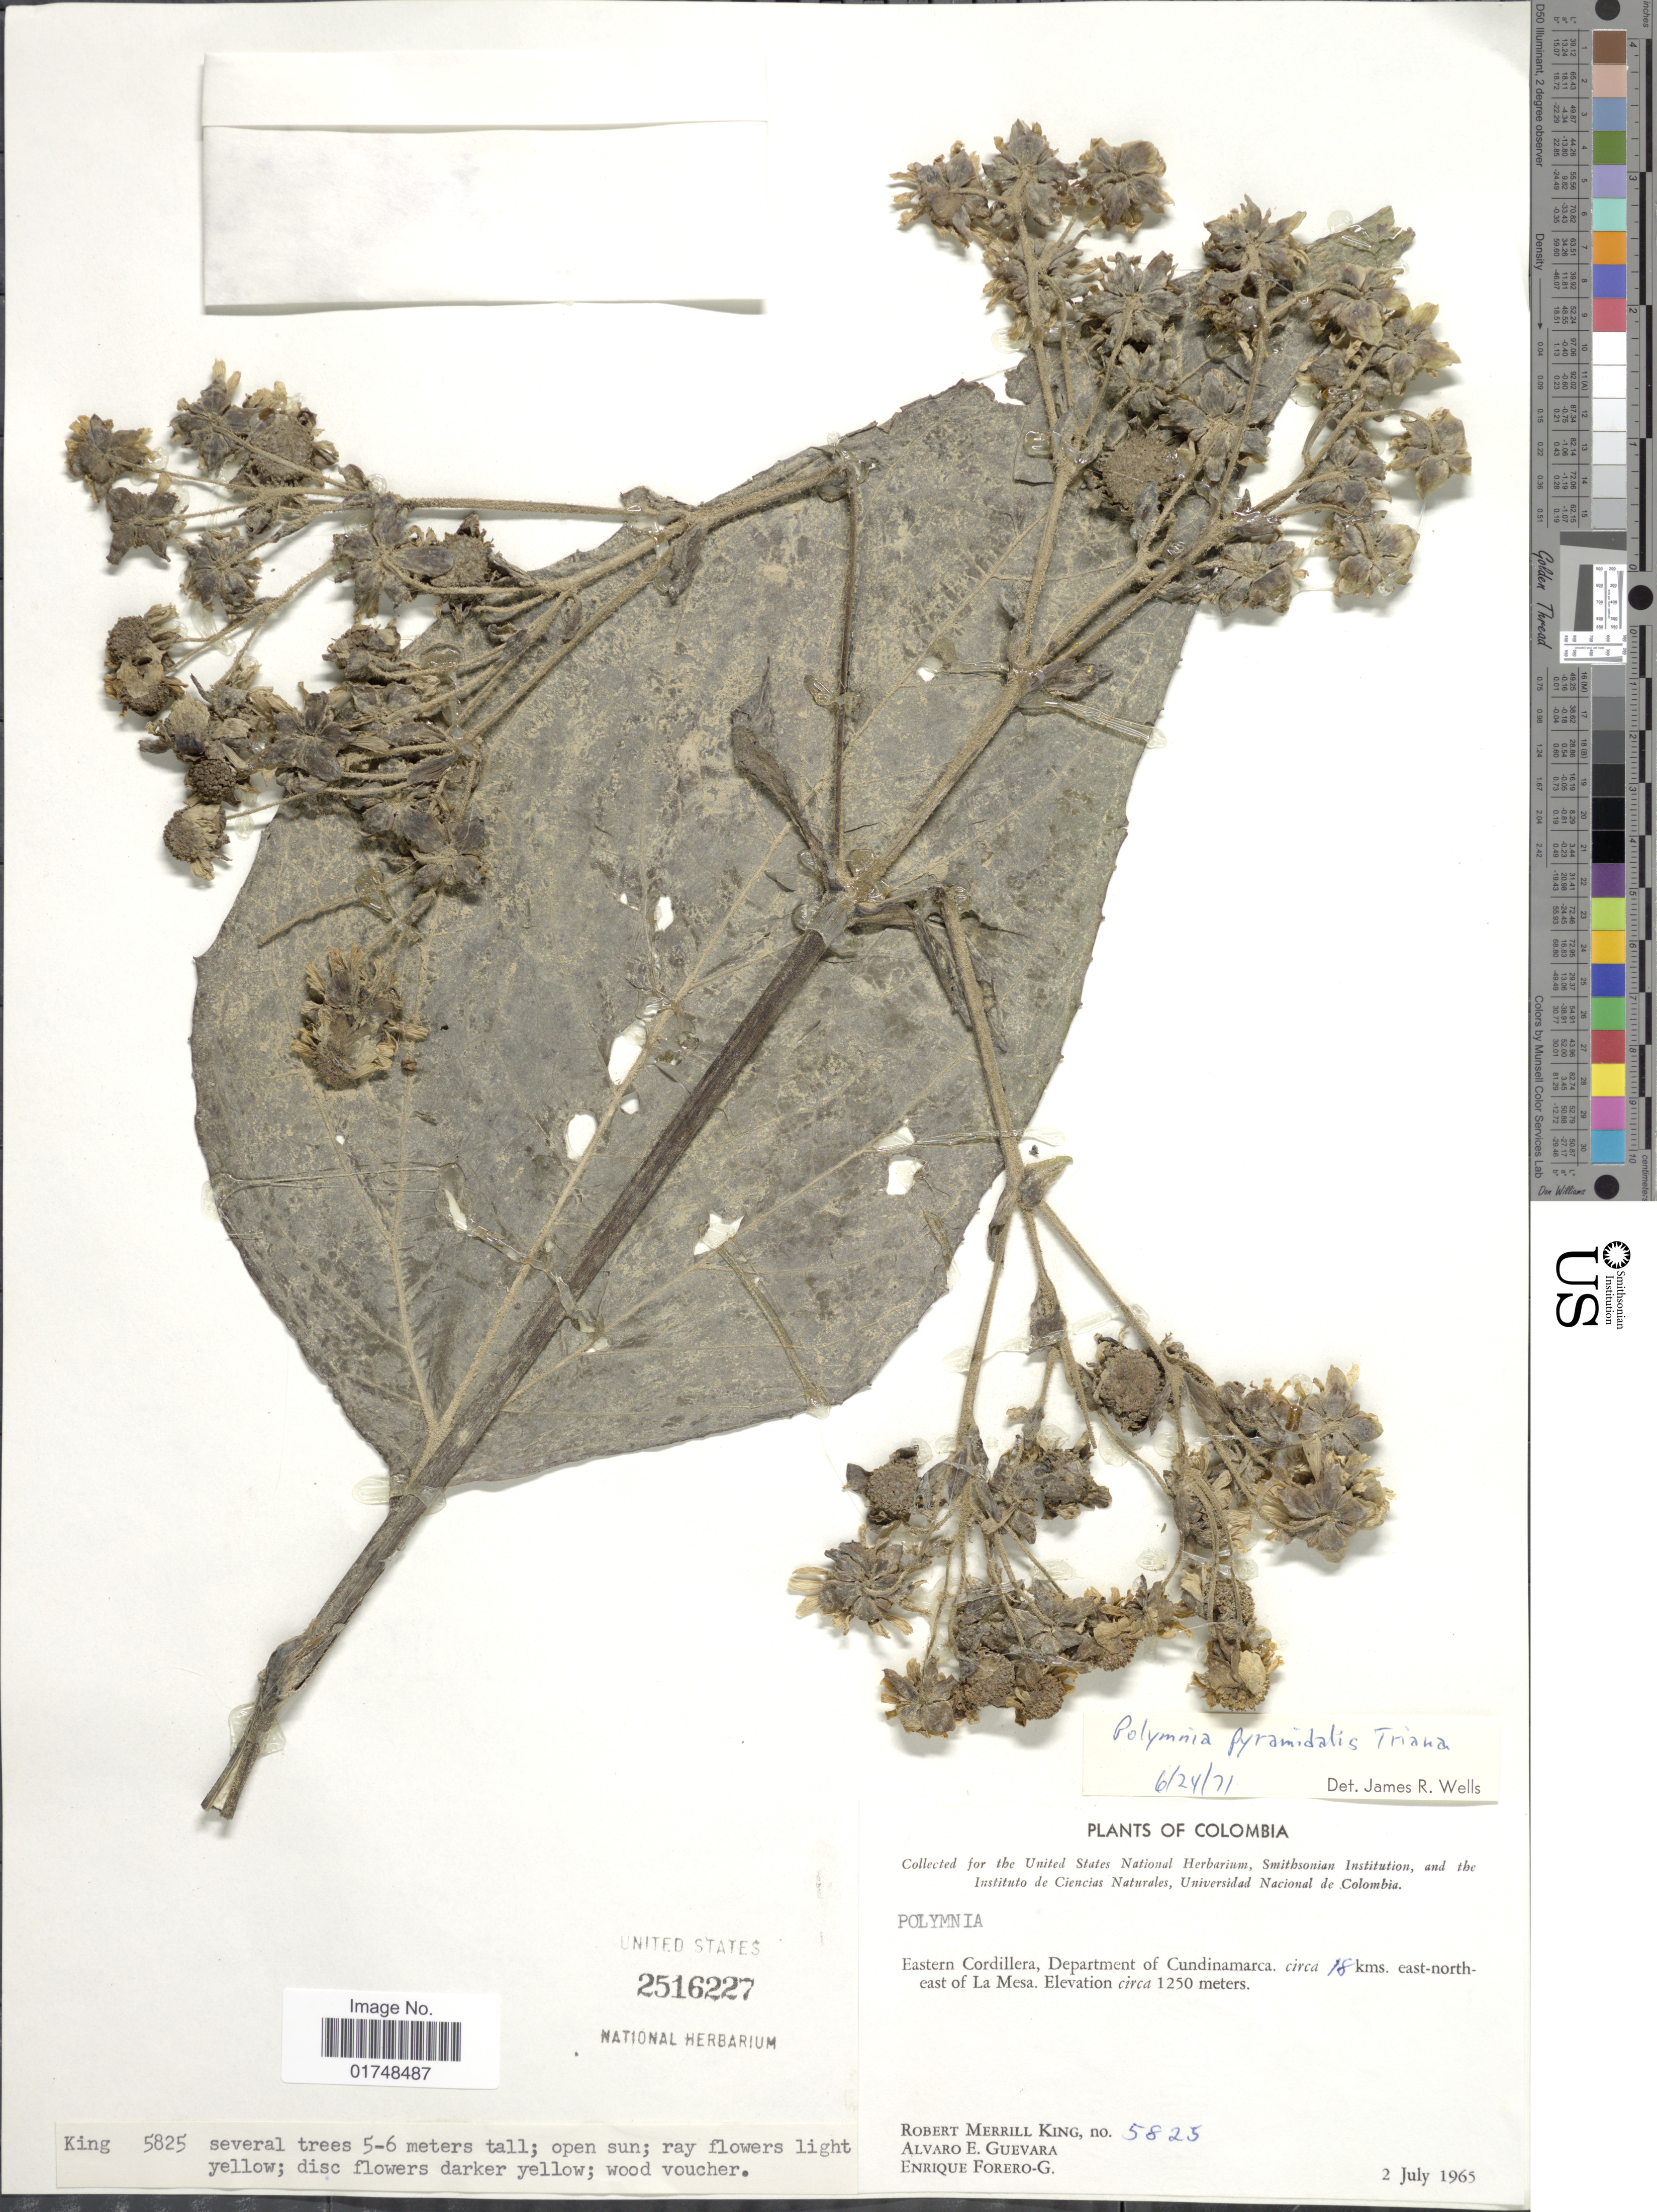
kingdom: Plantae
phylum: Tracheophyta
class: Magnoliopsida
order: Asterales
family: Asteraceae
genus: Smallanthus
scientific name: Smallanthus pyramidalis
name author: (Triana) H. Rob.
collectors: R. M. King, A. E. Guevara & E. Forero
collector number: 5825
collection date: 1965-07-02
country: Colombia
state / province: Cundinamarca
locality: Eastern Cordillera, Department of Cundinamarca, circa 18 kms. east-north-east of La Mesa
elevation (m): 1250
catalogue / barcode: US 2516227